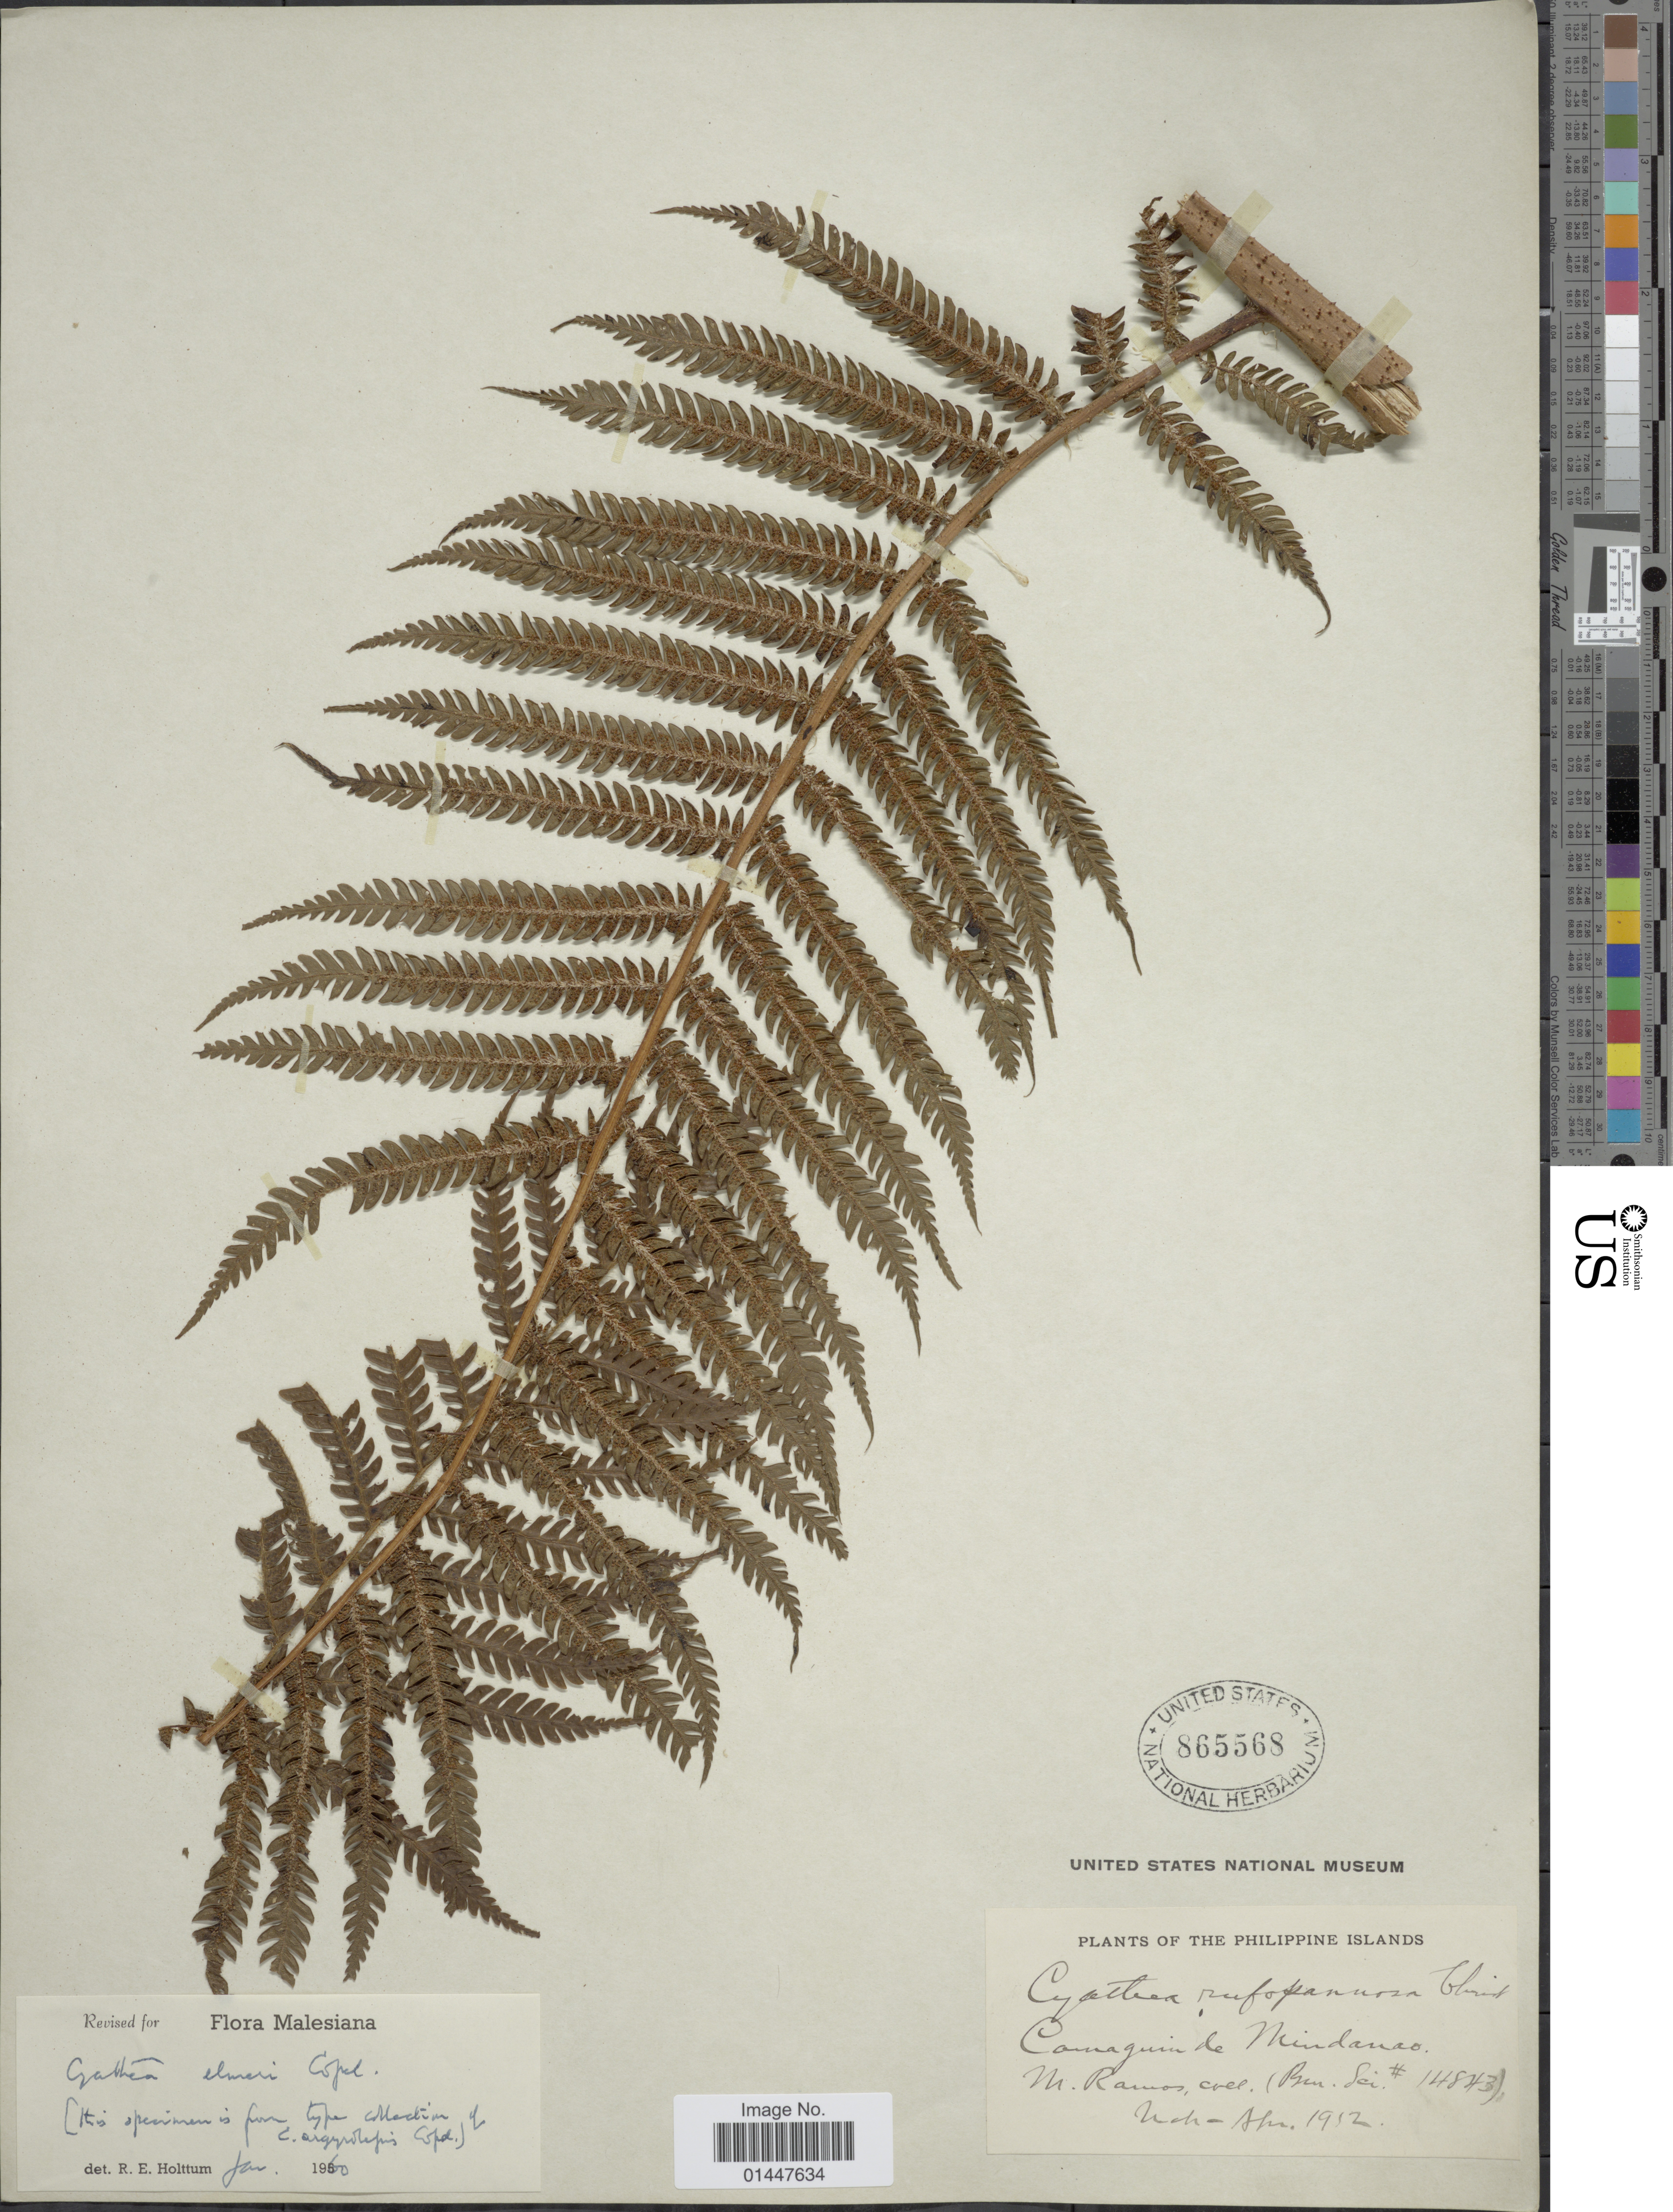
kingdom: Plantae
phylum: Tracheophyta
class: Polypodiopsida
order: Cyatheales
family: Cyatheaceae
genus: Sphaeropteris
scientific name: Sphaeropteris elmeri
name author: (Copel.) R.M. Tryon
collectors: M. Ramos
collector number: Bur. Sci 14843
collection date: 1952-03/1952-04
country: Philippines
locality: Philippine Islands. Canaguin de Mindanao.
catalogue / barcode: US 865568